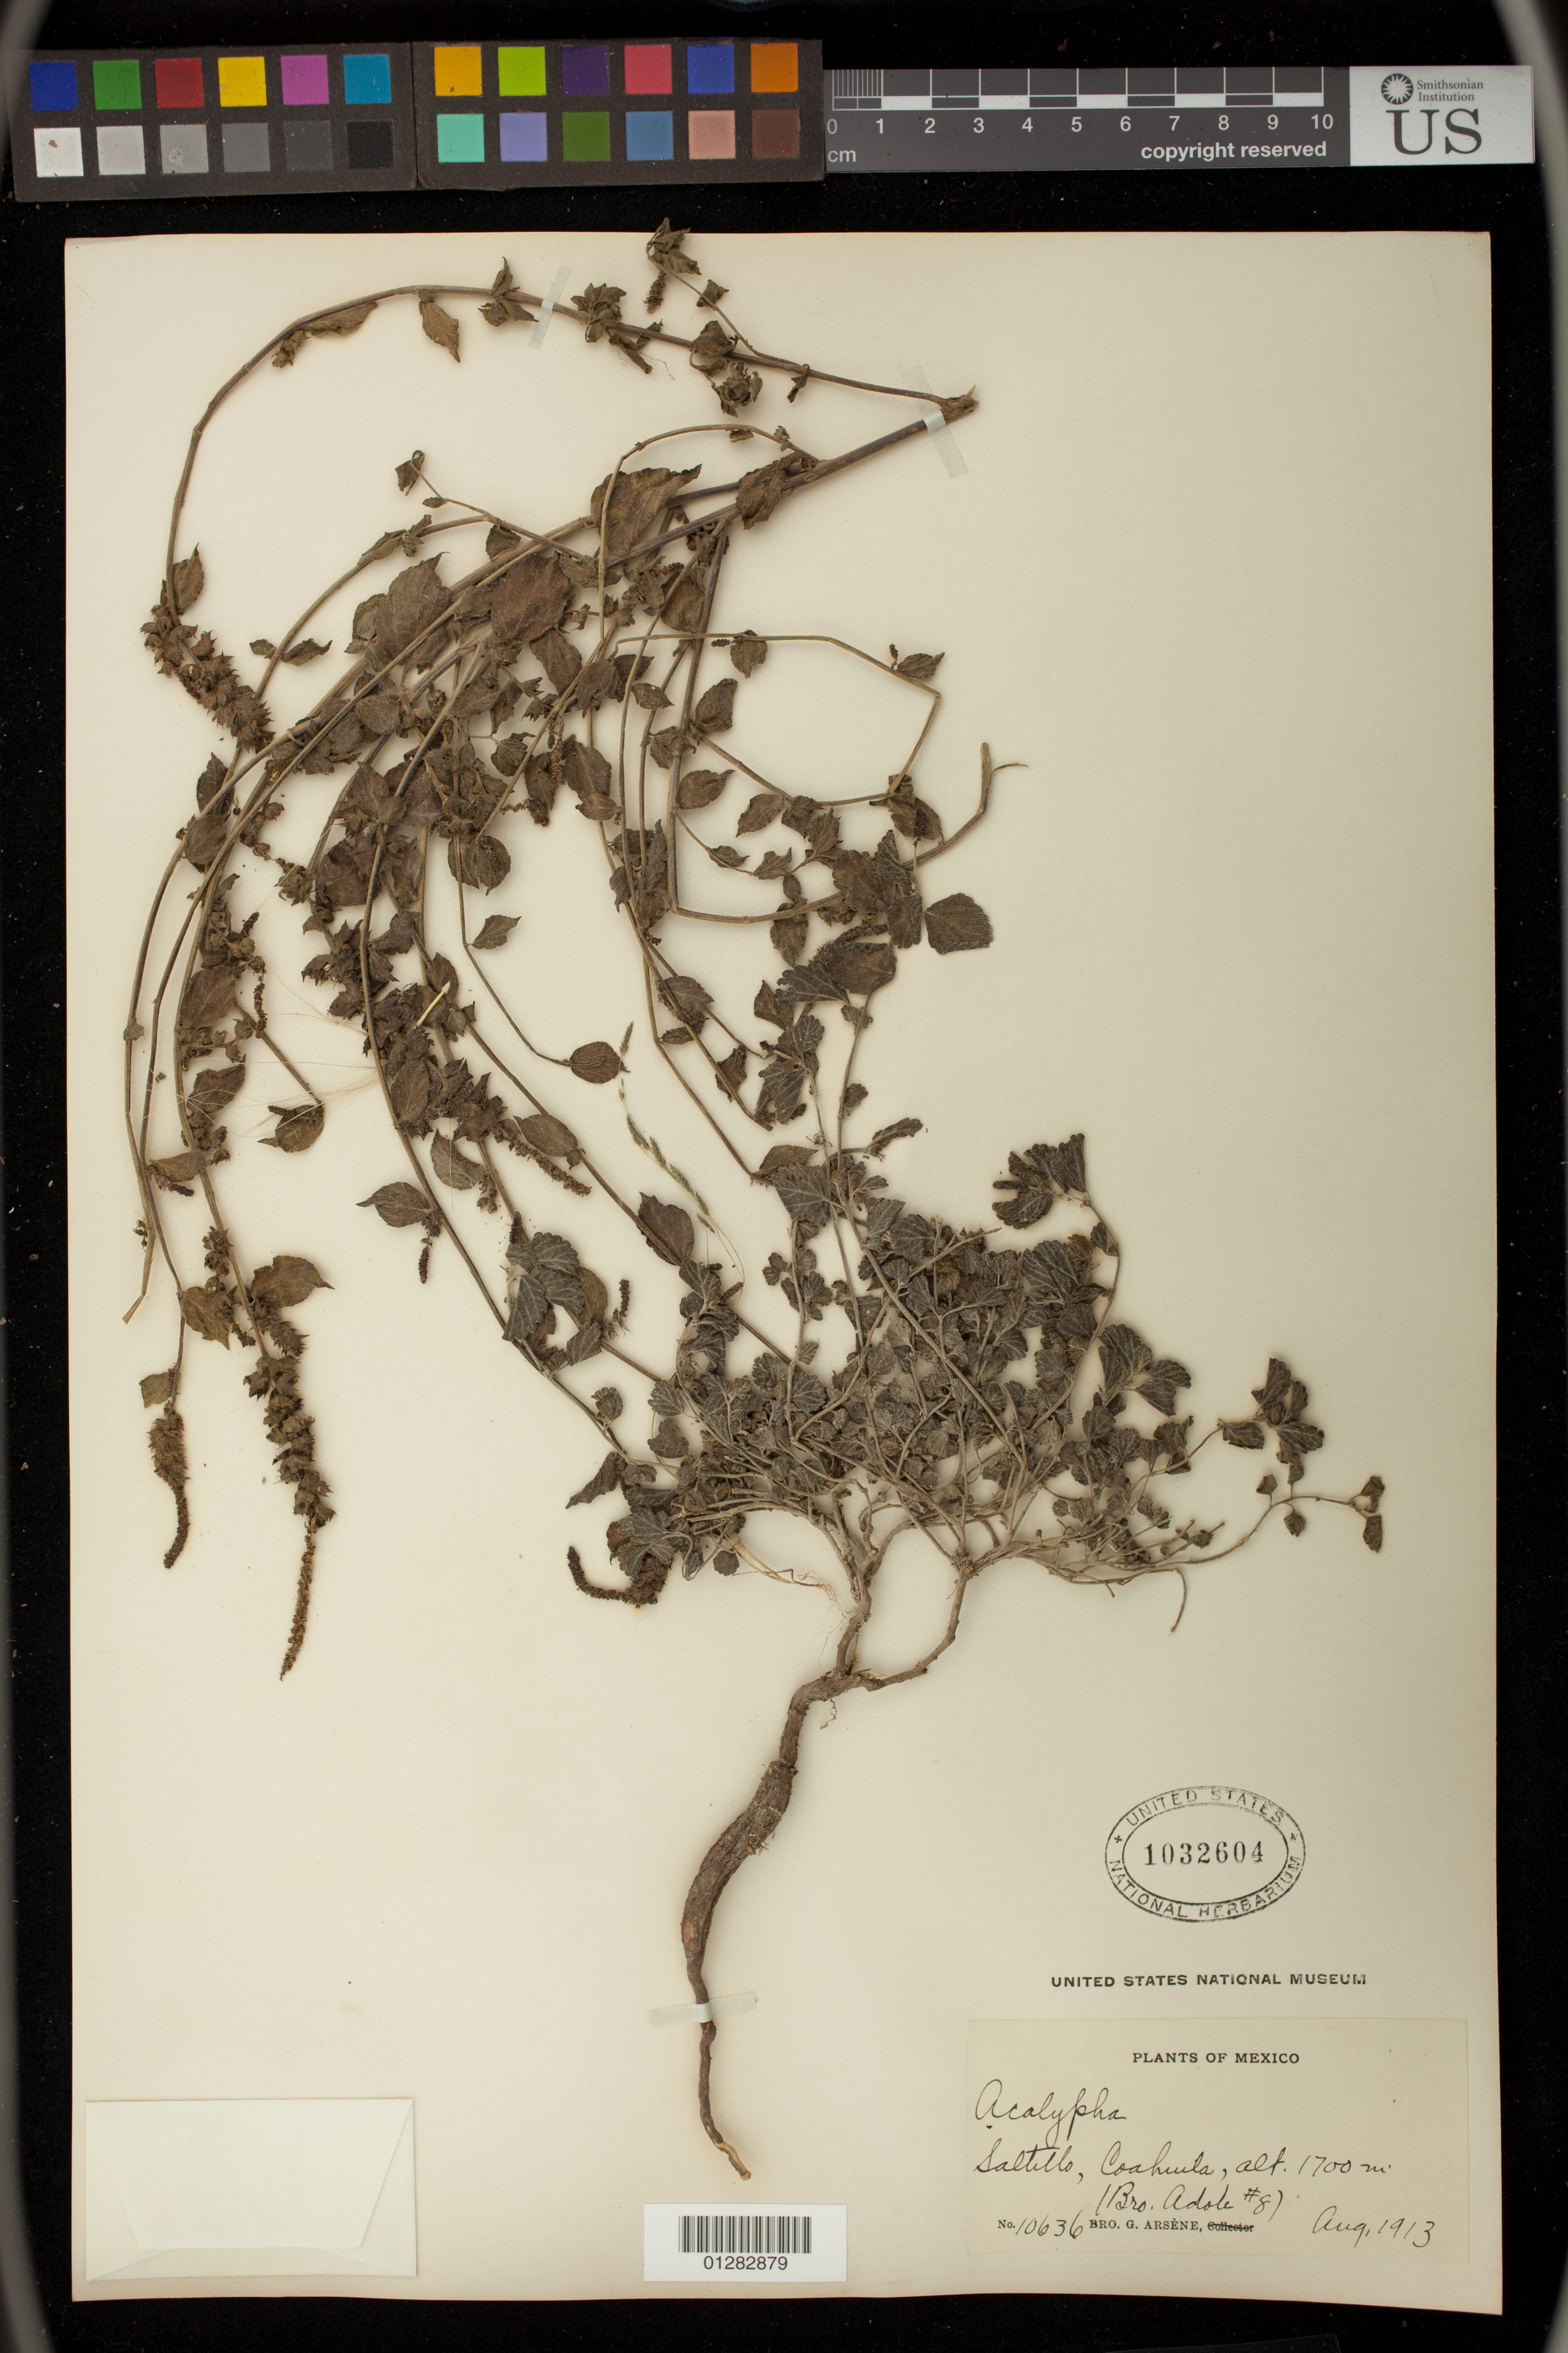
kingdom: Plantae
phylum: Tracheophyta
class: Magnoliopsida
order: Malpighiales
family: Euphorbiaceae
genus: Acalypha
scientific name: Acalypha sp.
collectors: Bro. Adole & Bro. G. Arsène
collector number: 10636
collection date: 1913-08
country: Mexico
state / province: Coahuila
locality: Saltillo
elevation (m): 518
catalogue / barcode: US 1032604